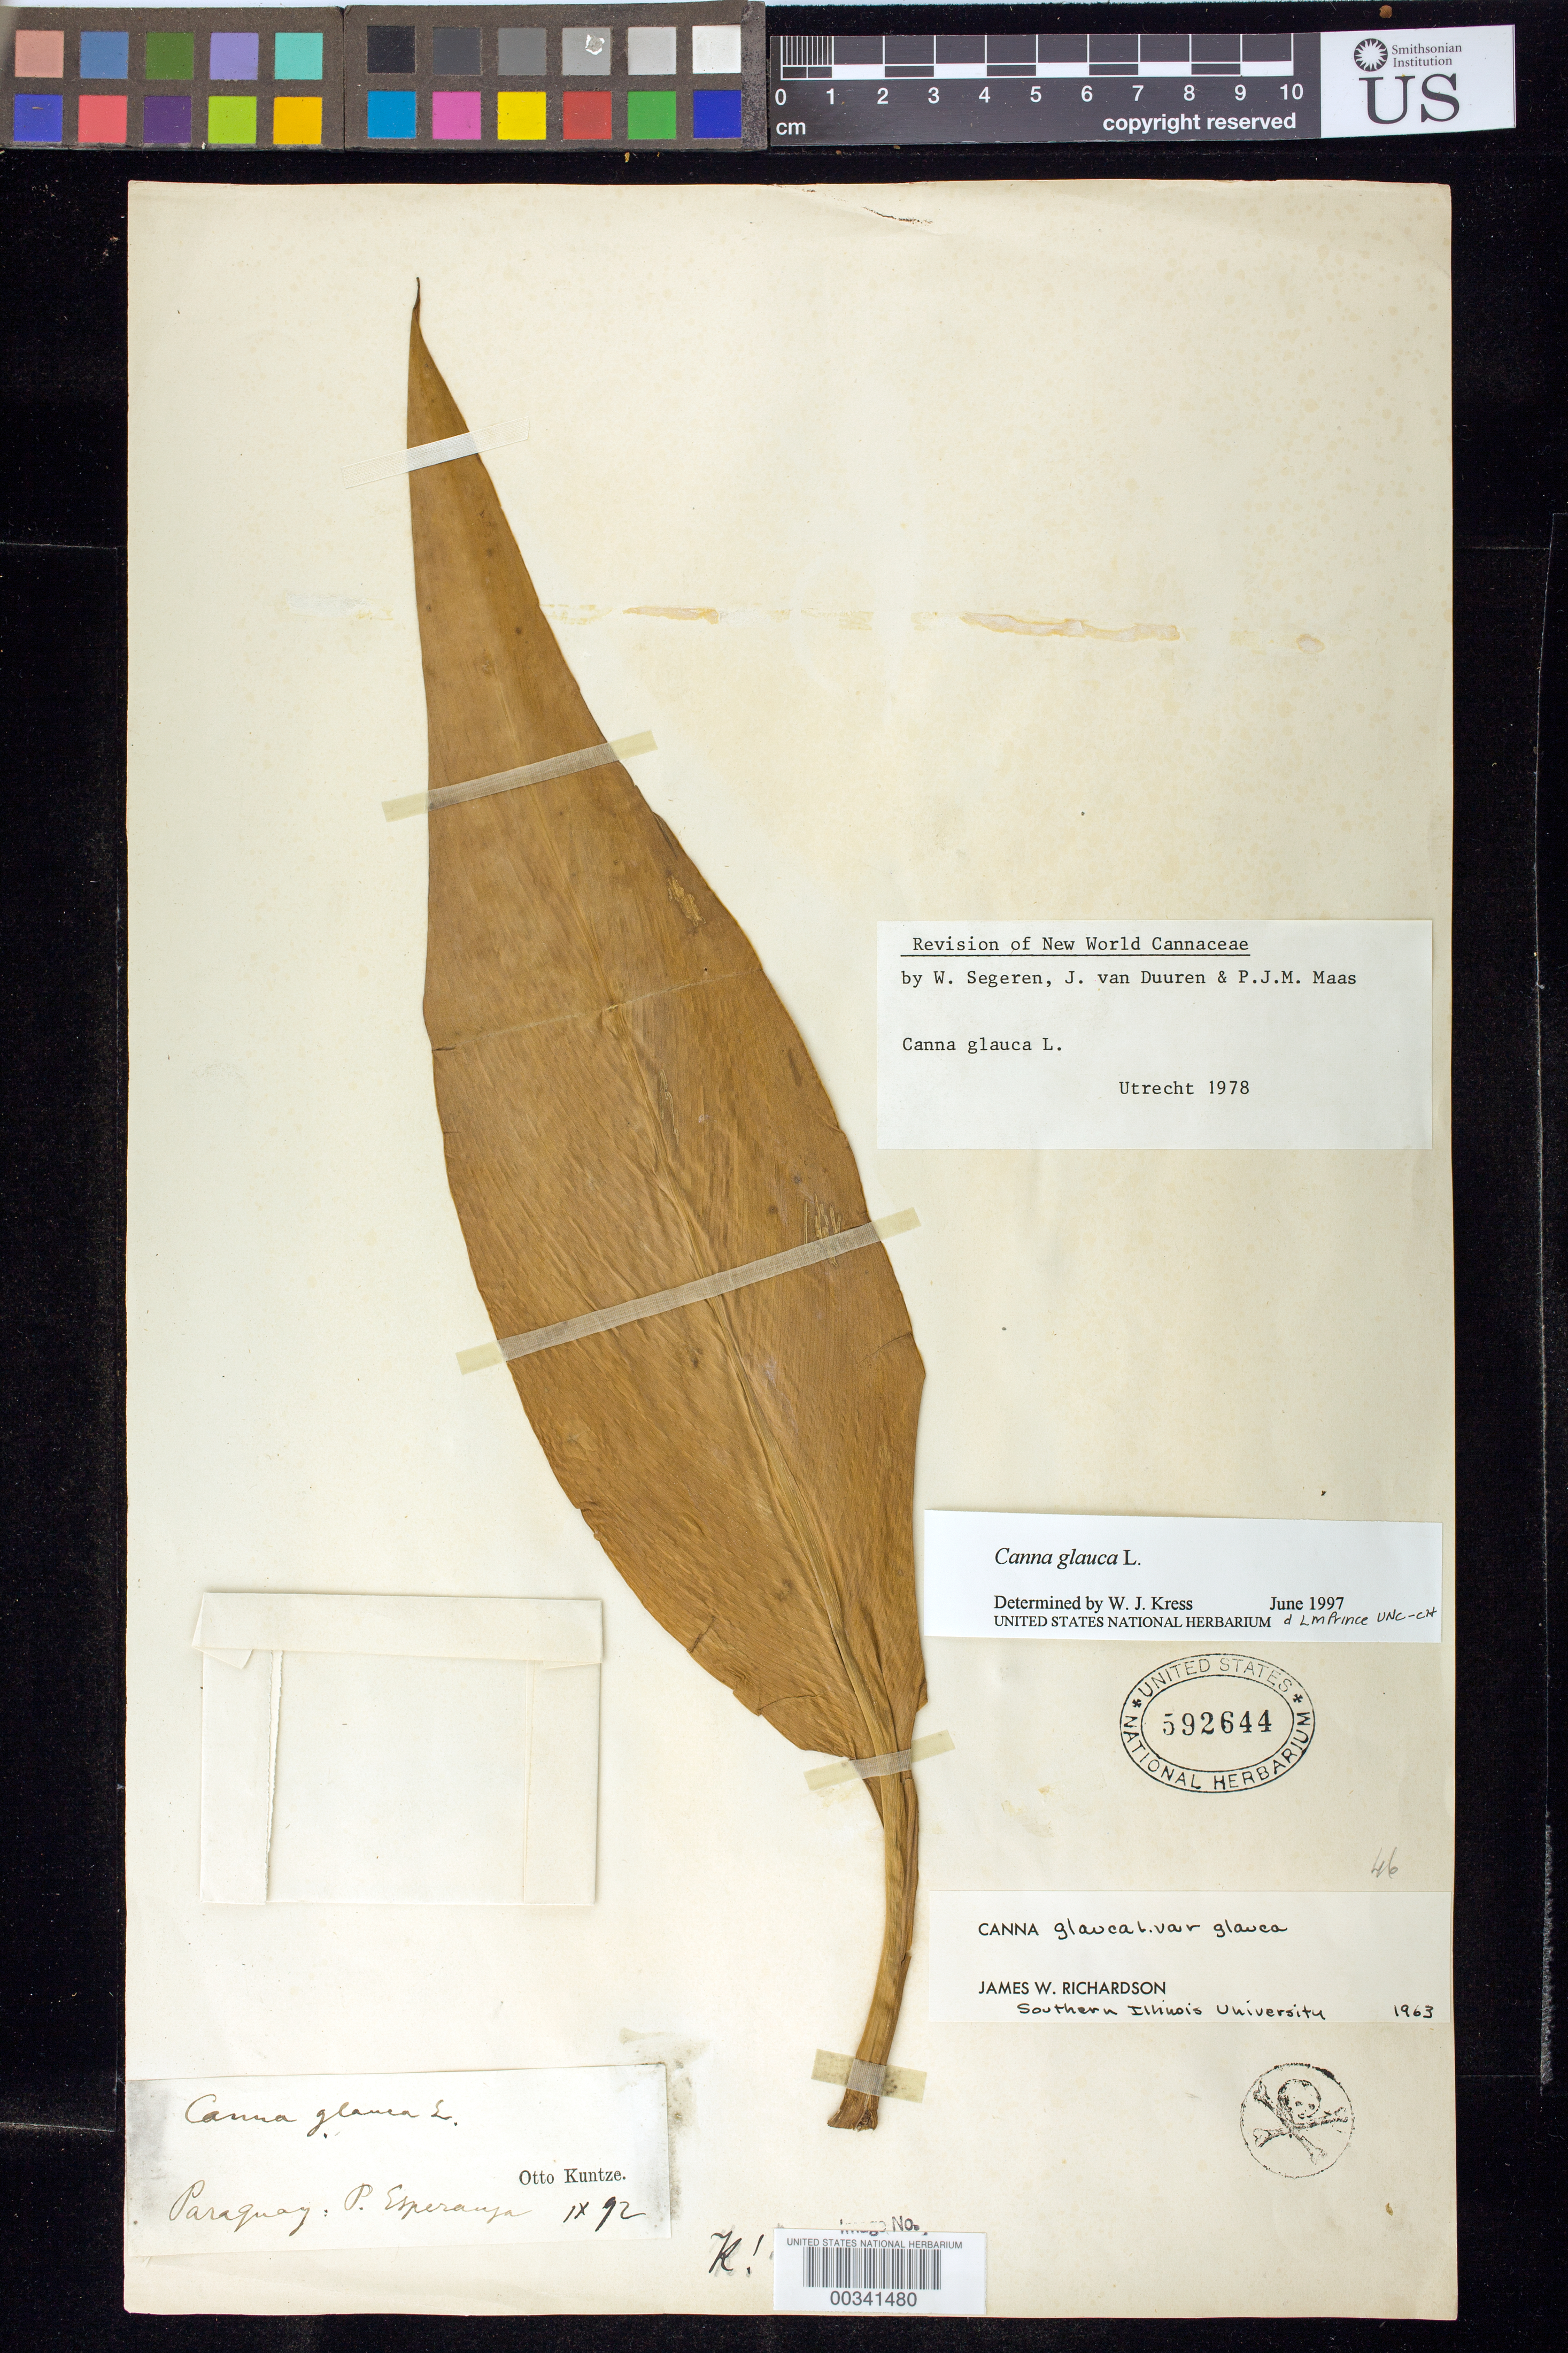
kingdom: Plantae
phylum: Tracheophyta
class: Liliopsida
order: Zingiberales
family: Cannaceae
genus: Canna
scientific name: Canna glauca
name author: L.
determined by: Segeren, W.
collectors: C.E.O. Kuntze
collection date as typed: Sep 1892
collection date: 1892-09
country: Paraguay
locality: P. esperanza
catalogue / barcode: US 592644